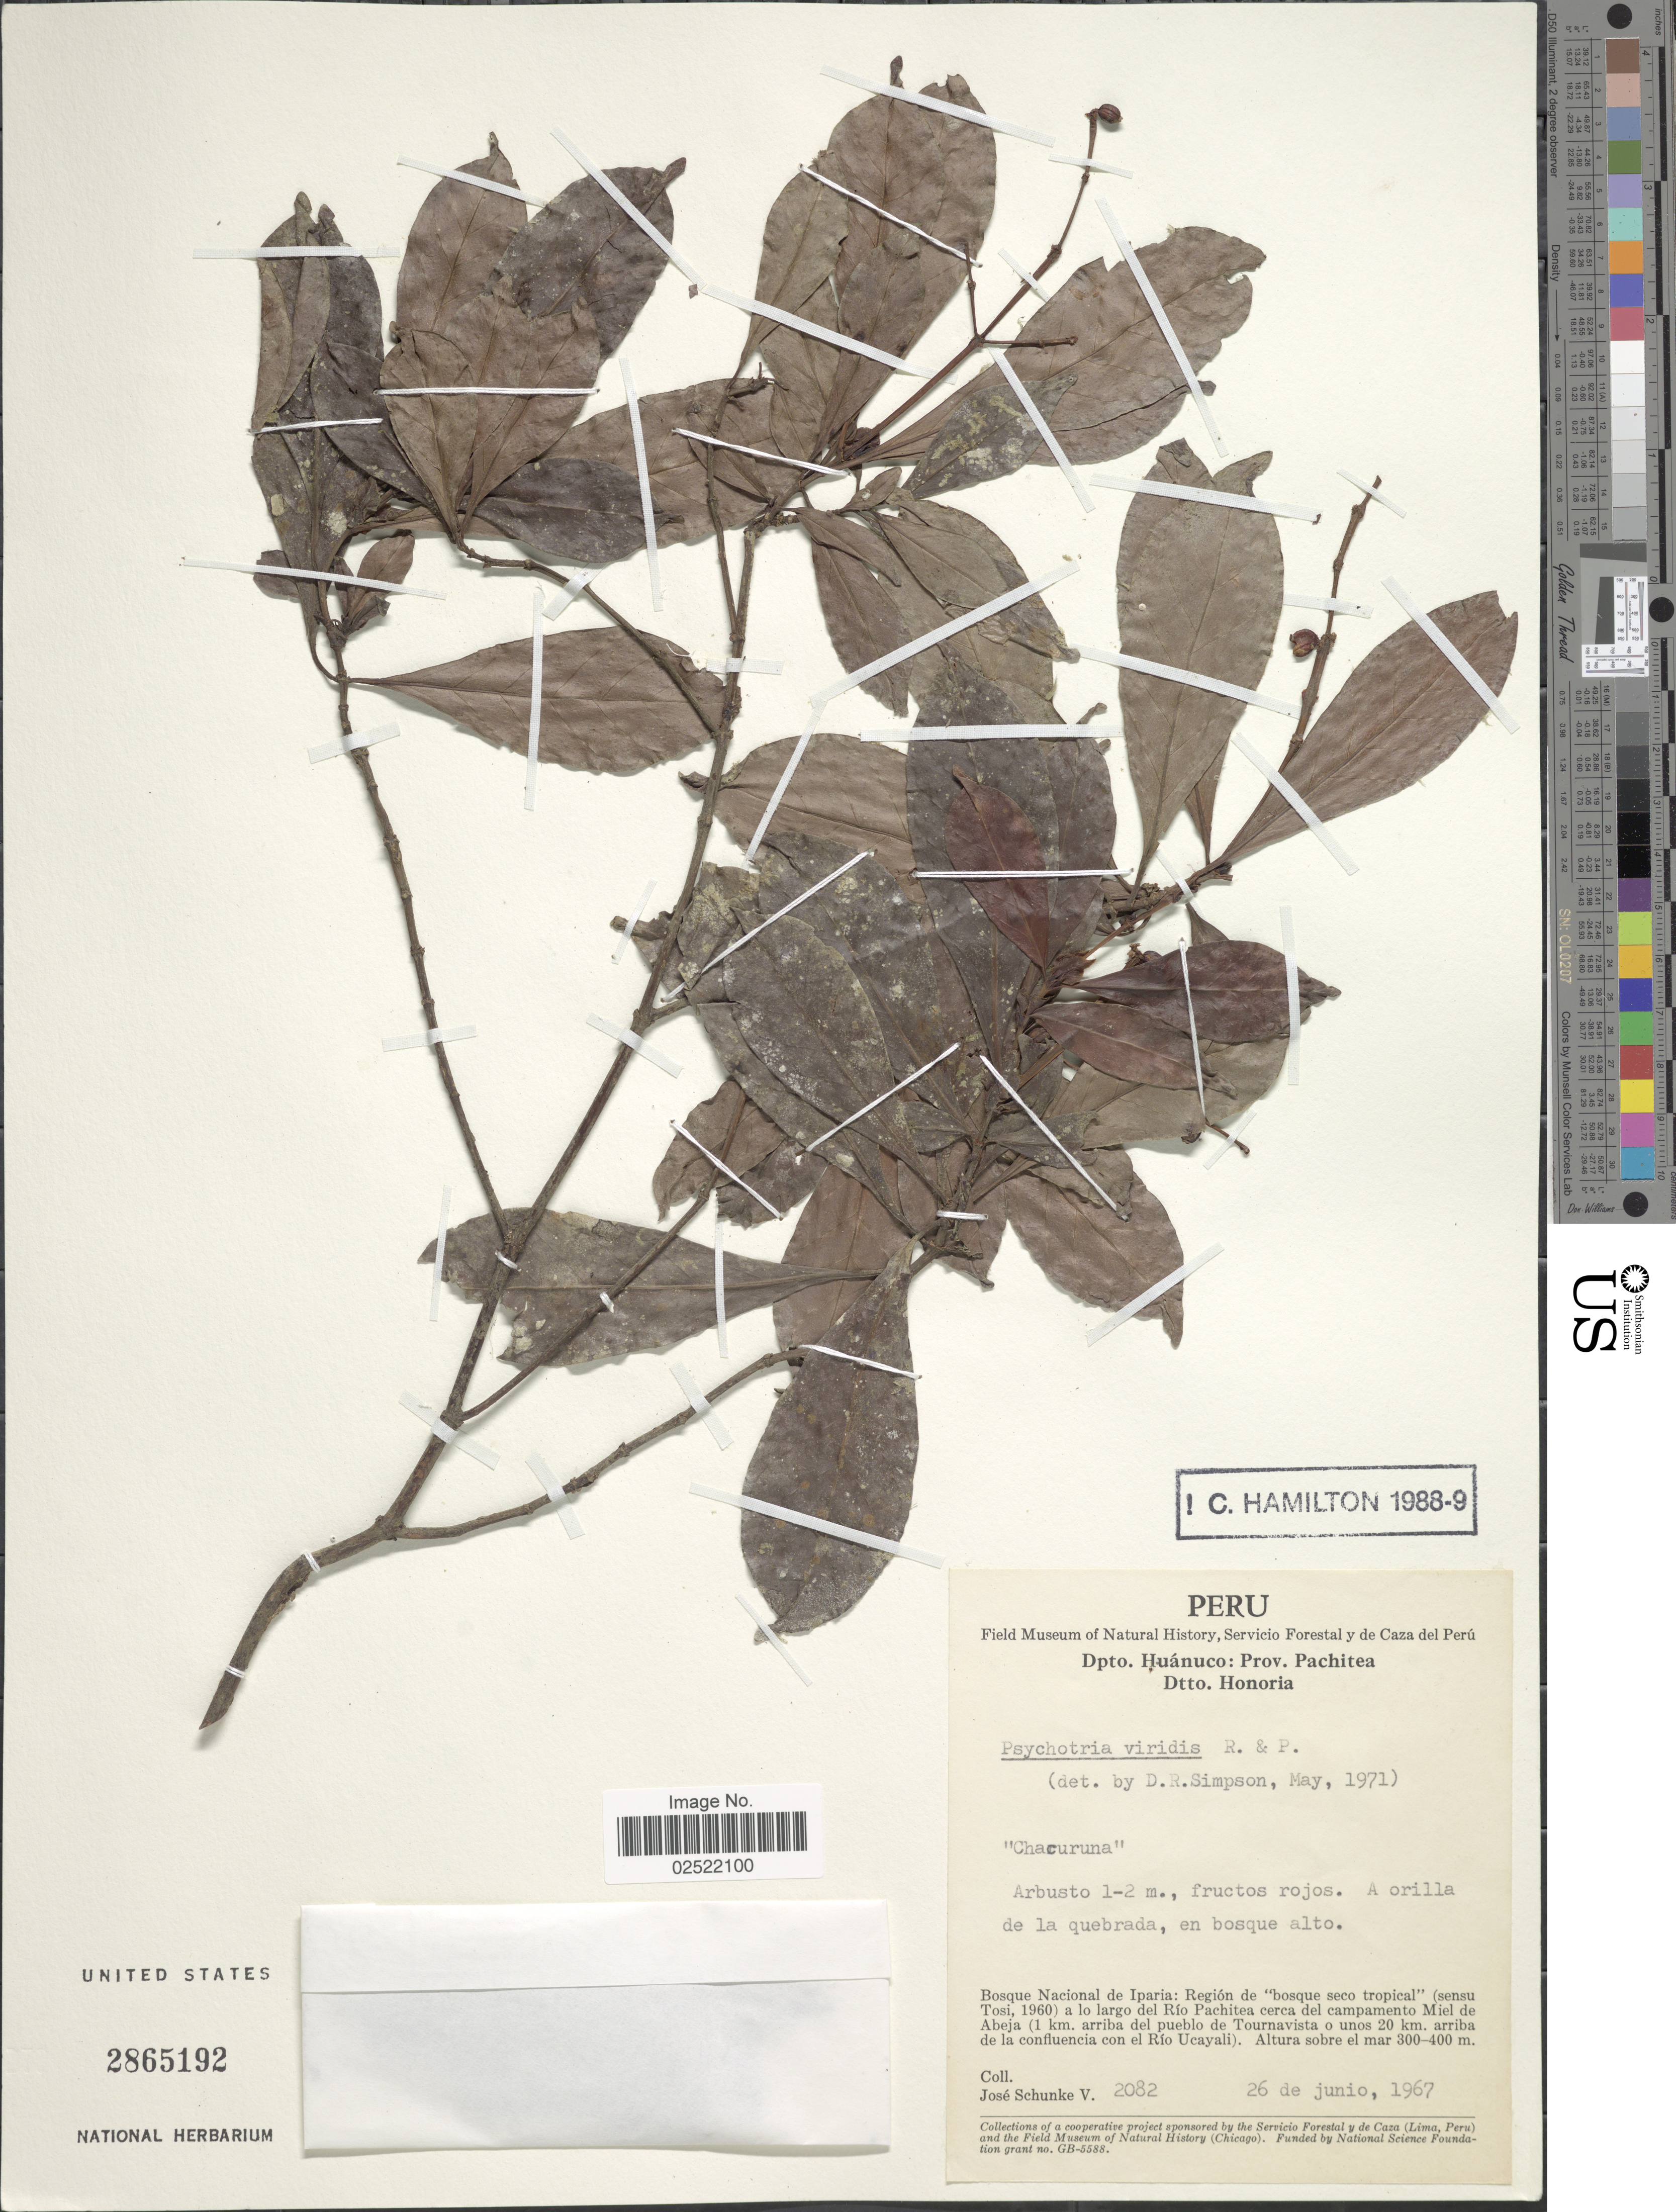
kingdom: Plantae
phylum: Tracheophyta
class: Magnoliopsida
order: Gentianales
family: Rubiaceae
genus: Psychotria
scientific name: Psychotria viridis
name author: Ruiz & Pav.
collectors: J. Schunke Vigo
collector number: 2082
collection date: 1967-06-26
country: Peru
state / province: Huánuco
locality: Dpto. Huanuco: Prov. Pachitea. Dtto. Honoria. Bosque Nacional de Iparia: Region de "bosque seco tropical" a lo largo del Rio Pachitea cerca del campamento Miel de Abeja (1 km. arriba del pueblo de Tournavista o unos 20 km. arriba de la confluencia con el Rio Ucayali)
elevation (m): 300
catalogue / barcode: US 2865192